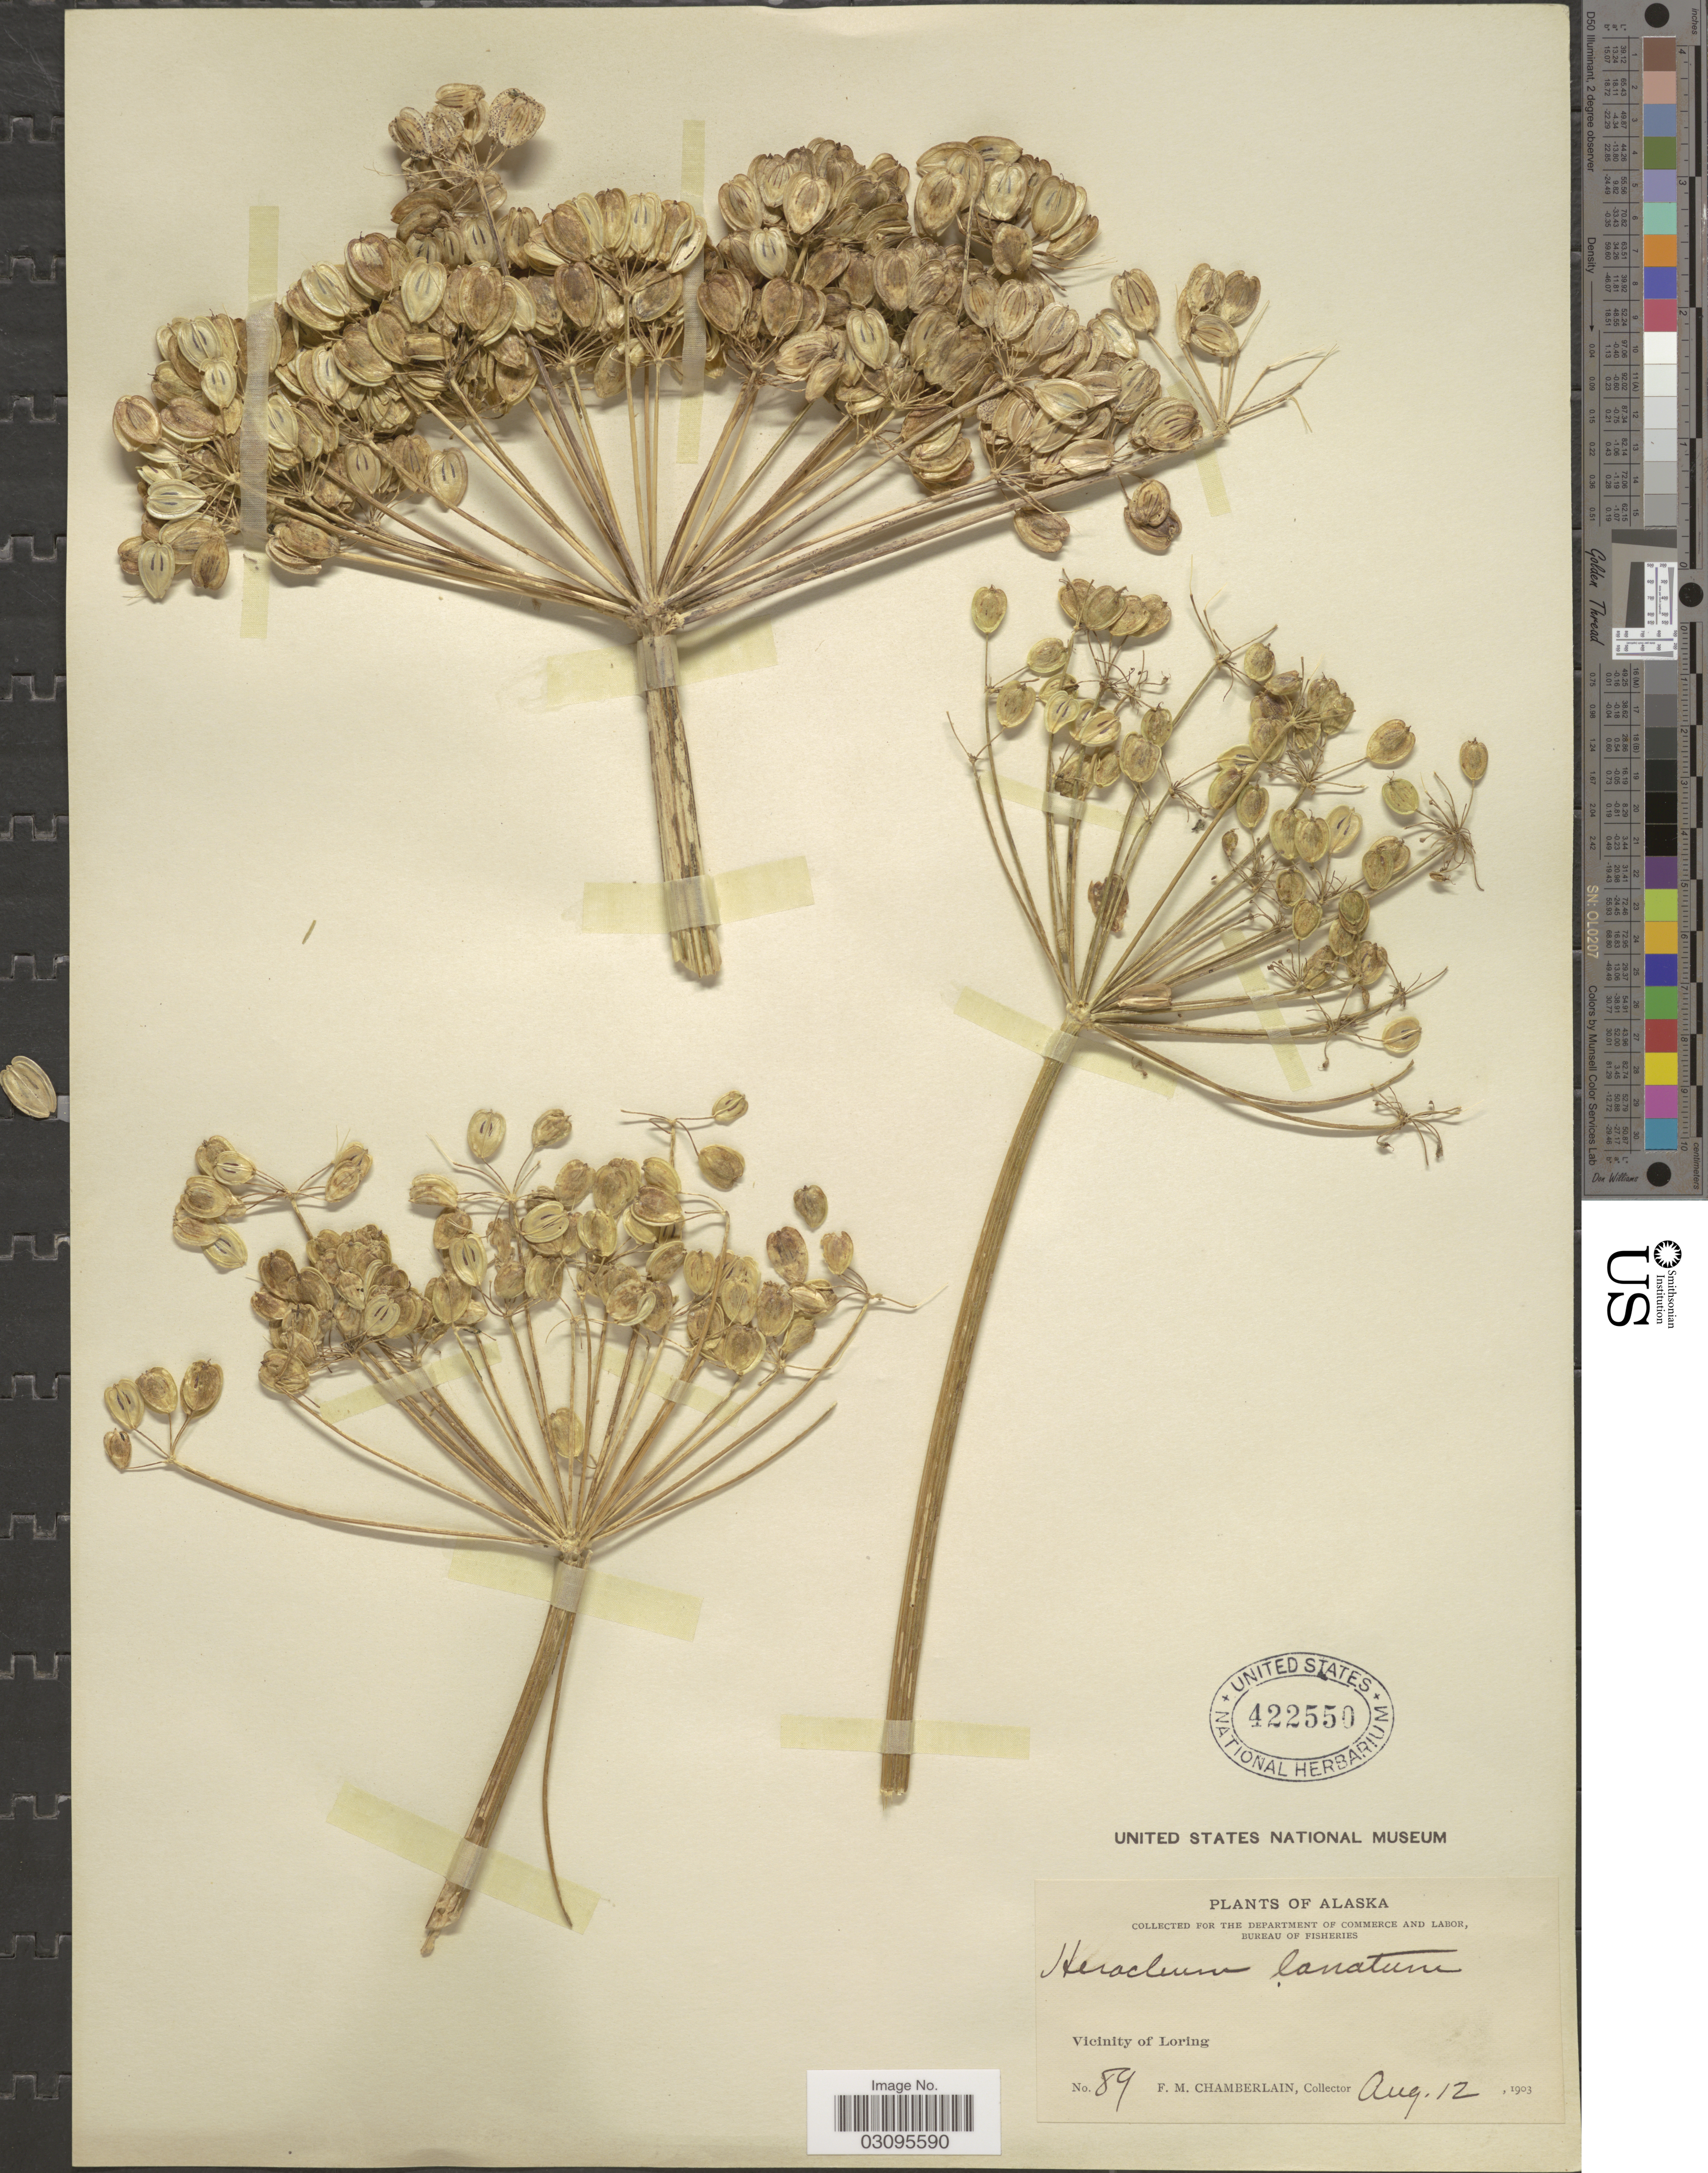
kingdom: Plantae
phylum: Tracheophyta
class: Magnoliopsida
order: Apiales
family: Apiaceae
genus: Heracleum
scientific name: Heracleum lanatum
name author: Michx.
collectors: F. Chamberlain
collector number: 89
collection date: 1903-08-12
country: United States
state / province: Alaska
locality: Vicinity of Loring.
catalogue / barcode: US 422550